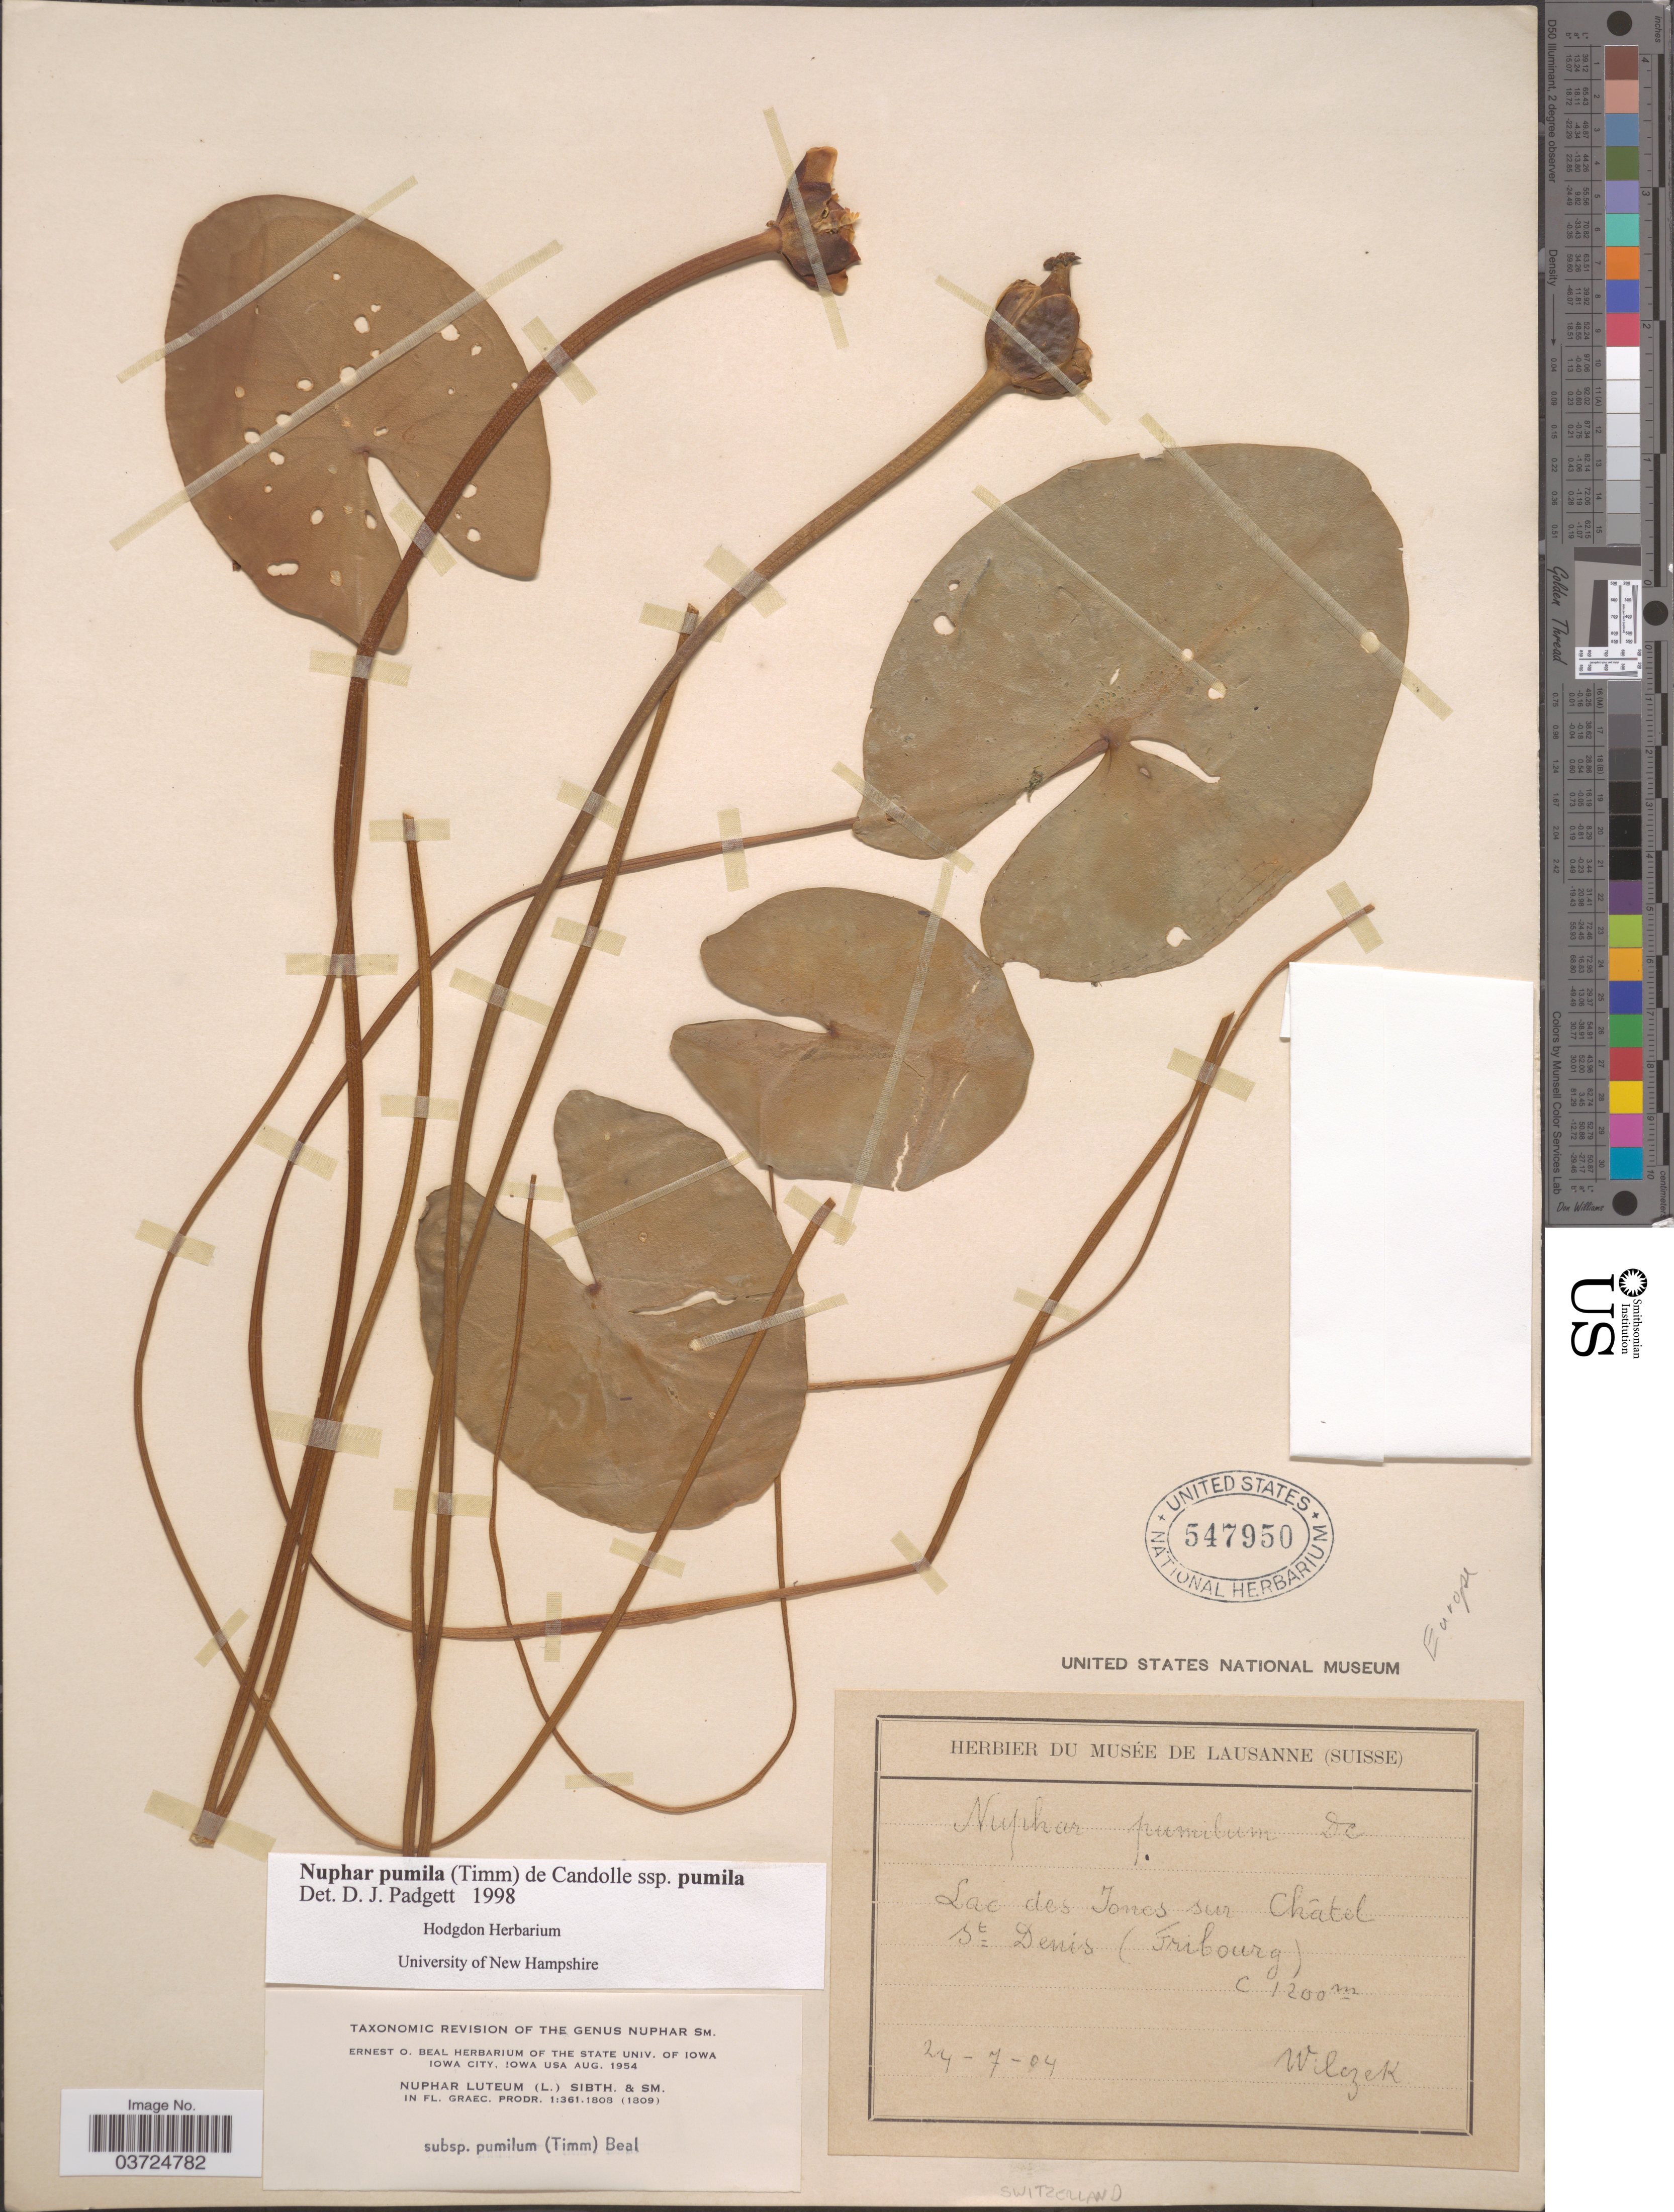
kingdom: Plantae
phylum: Tracheophyta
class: Magnoliopsida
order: Nymphaeales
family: Nymphaeaceae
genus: Nuphar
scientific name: Nuphar pumila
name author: (Timm) DC.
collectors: Wilczek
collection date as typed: Transcribed d/m/y: 24/7/4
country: Switzerland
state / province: Fribourg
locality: Lac des Jones sur Châtel. St. Denis (Fribourg).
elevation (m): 1200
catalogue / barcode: US 547950